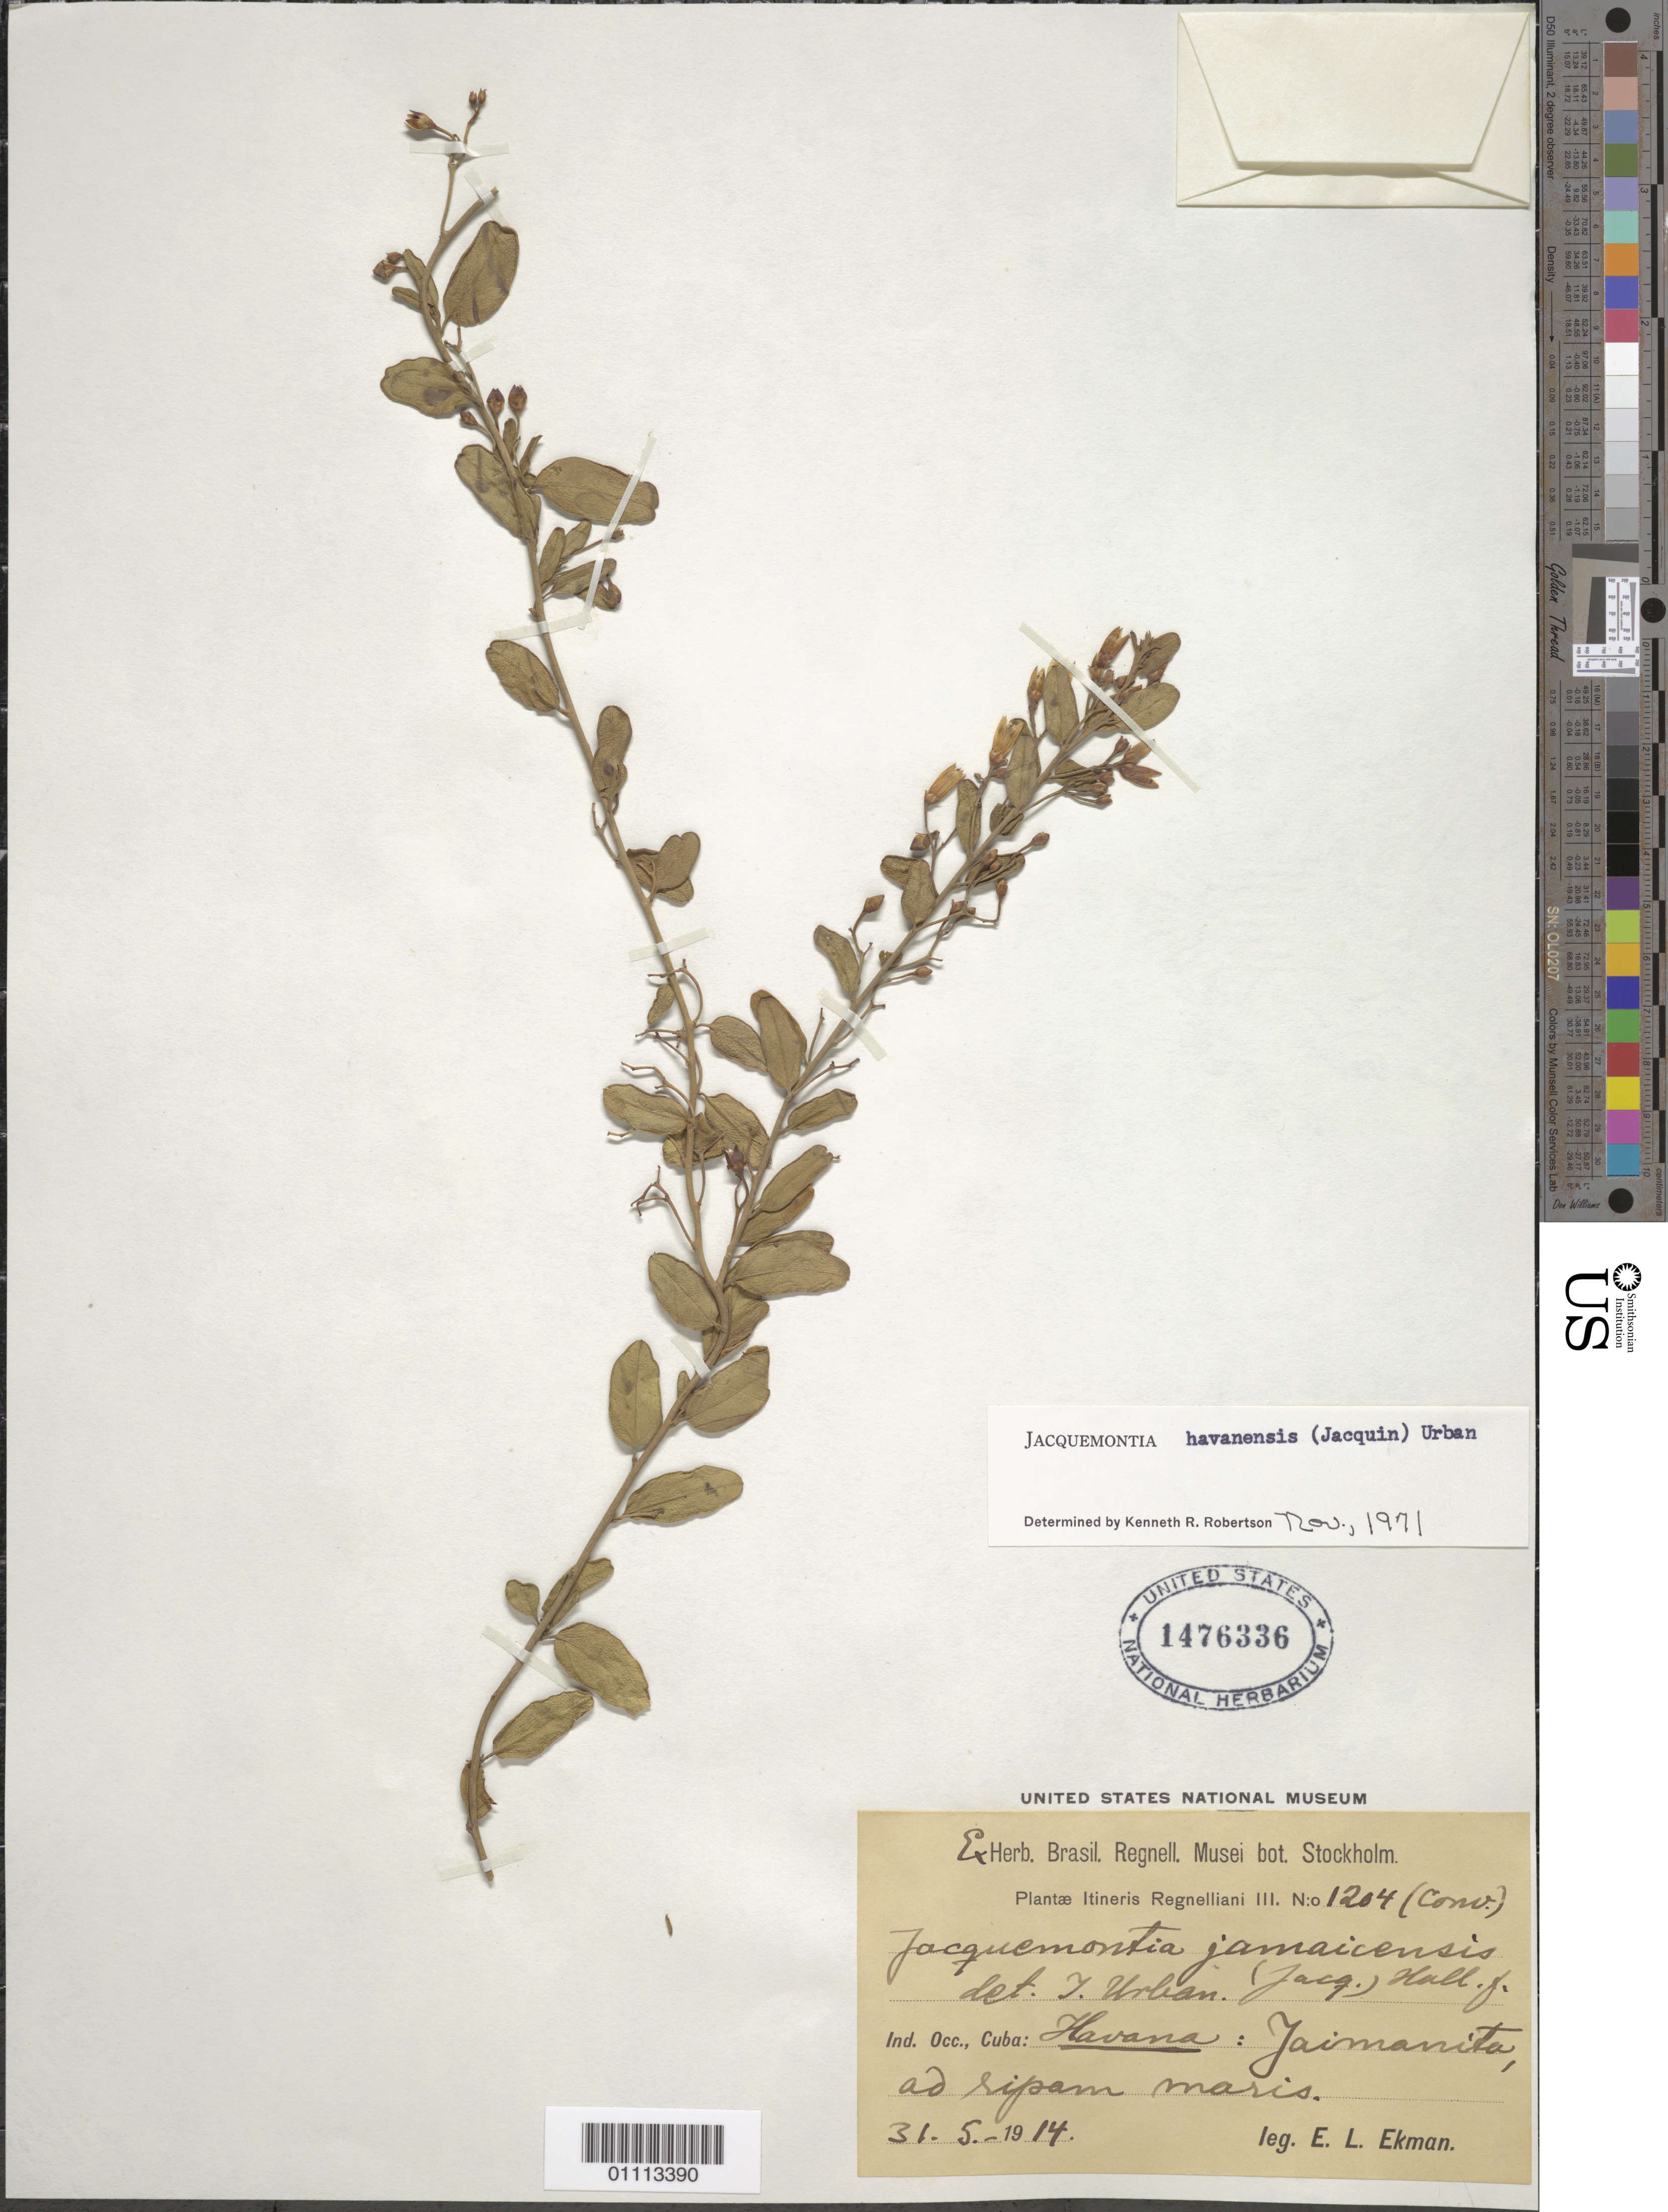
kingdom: Plantae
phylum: Tracheophyta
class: Magnoliopsida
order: Solanales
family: Convolvulaceae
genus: Jacquemontia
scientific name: Jacquemontia havanensis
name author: (Jacq.) Urb.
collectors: E. L. Ekman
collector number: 1204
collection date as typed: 31 May 1914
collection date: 1914-05-31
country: Cuba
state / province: La Habana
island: Cuba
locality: Jaimanita, ad ripam maris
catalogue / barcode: US 1476336